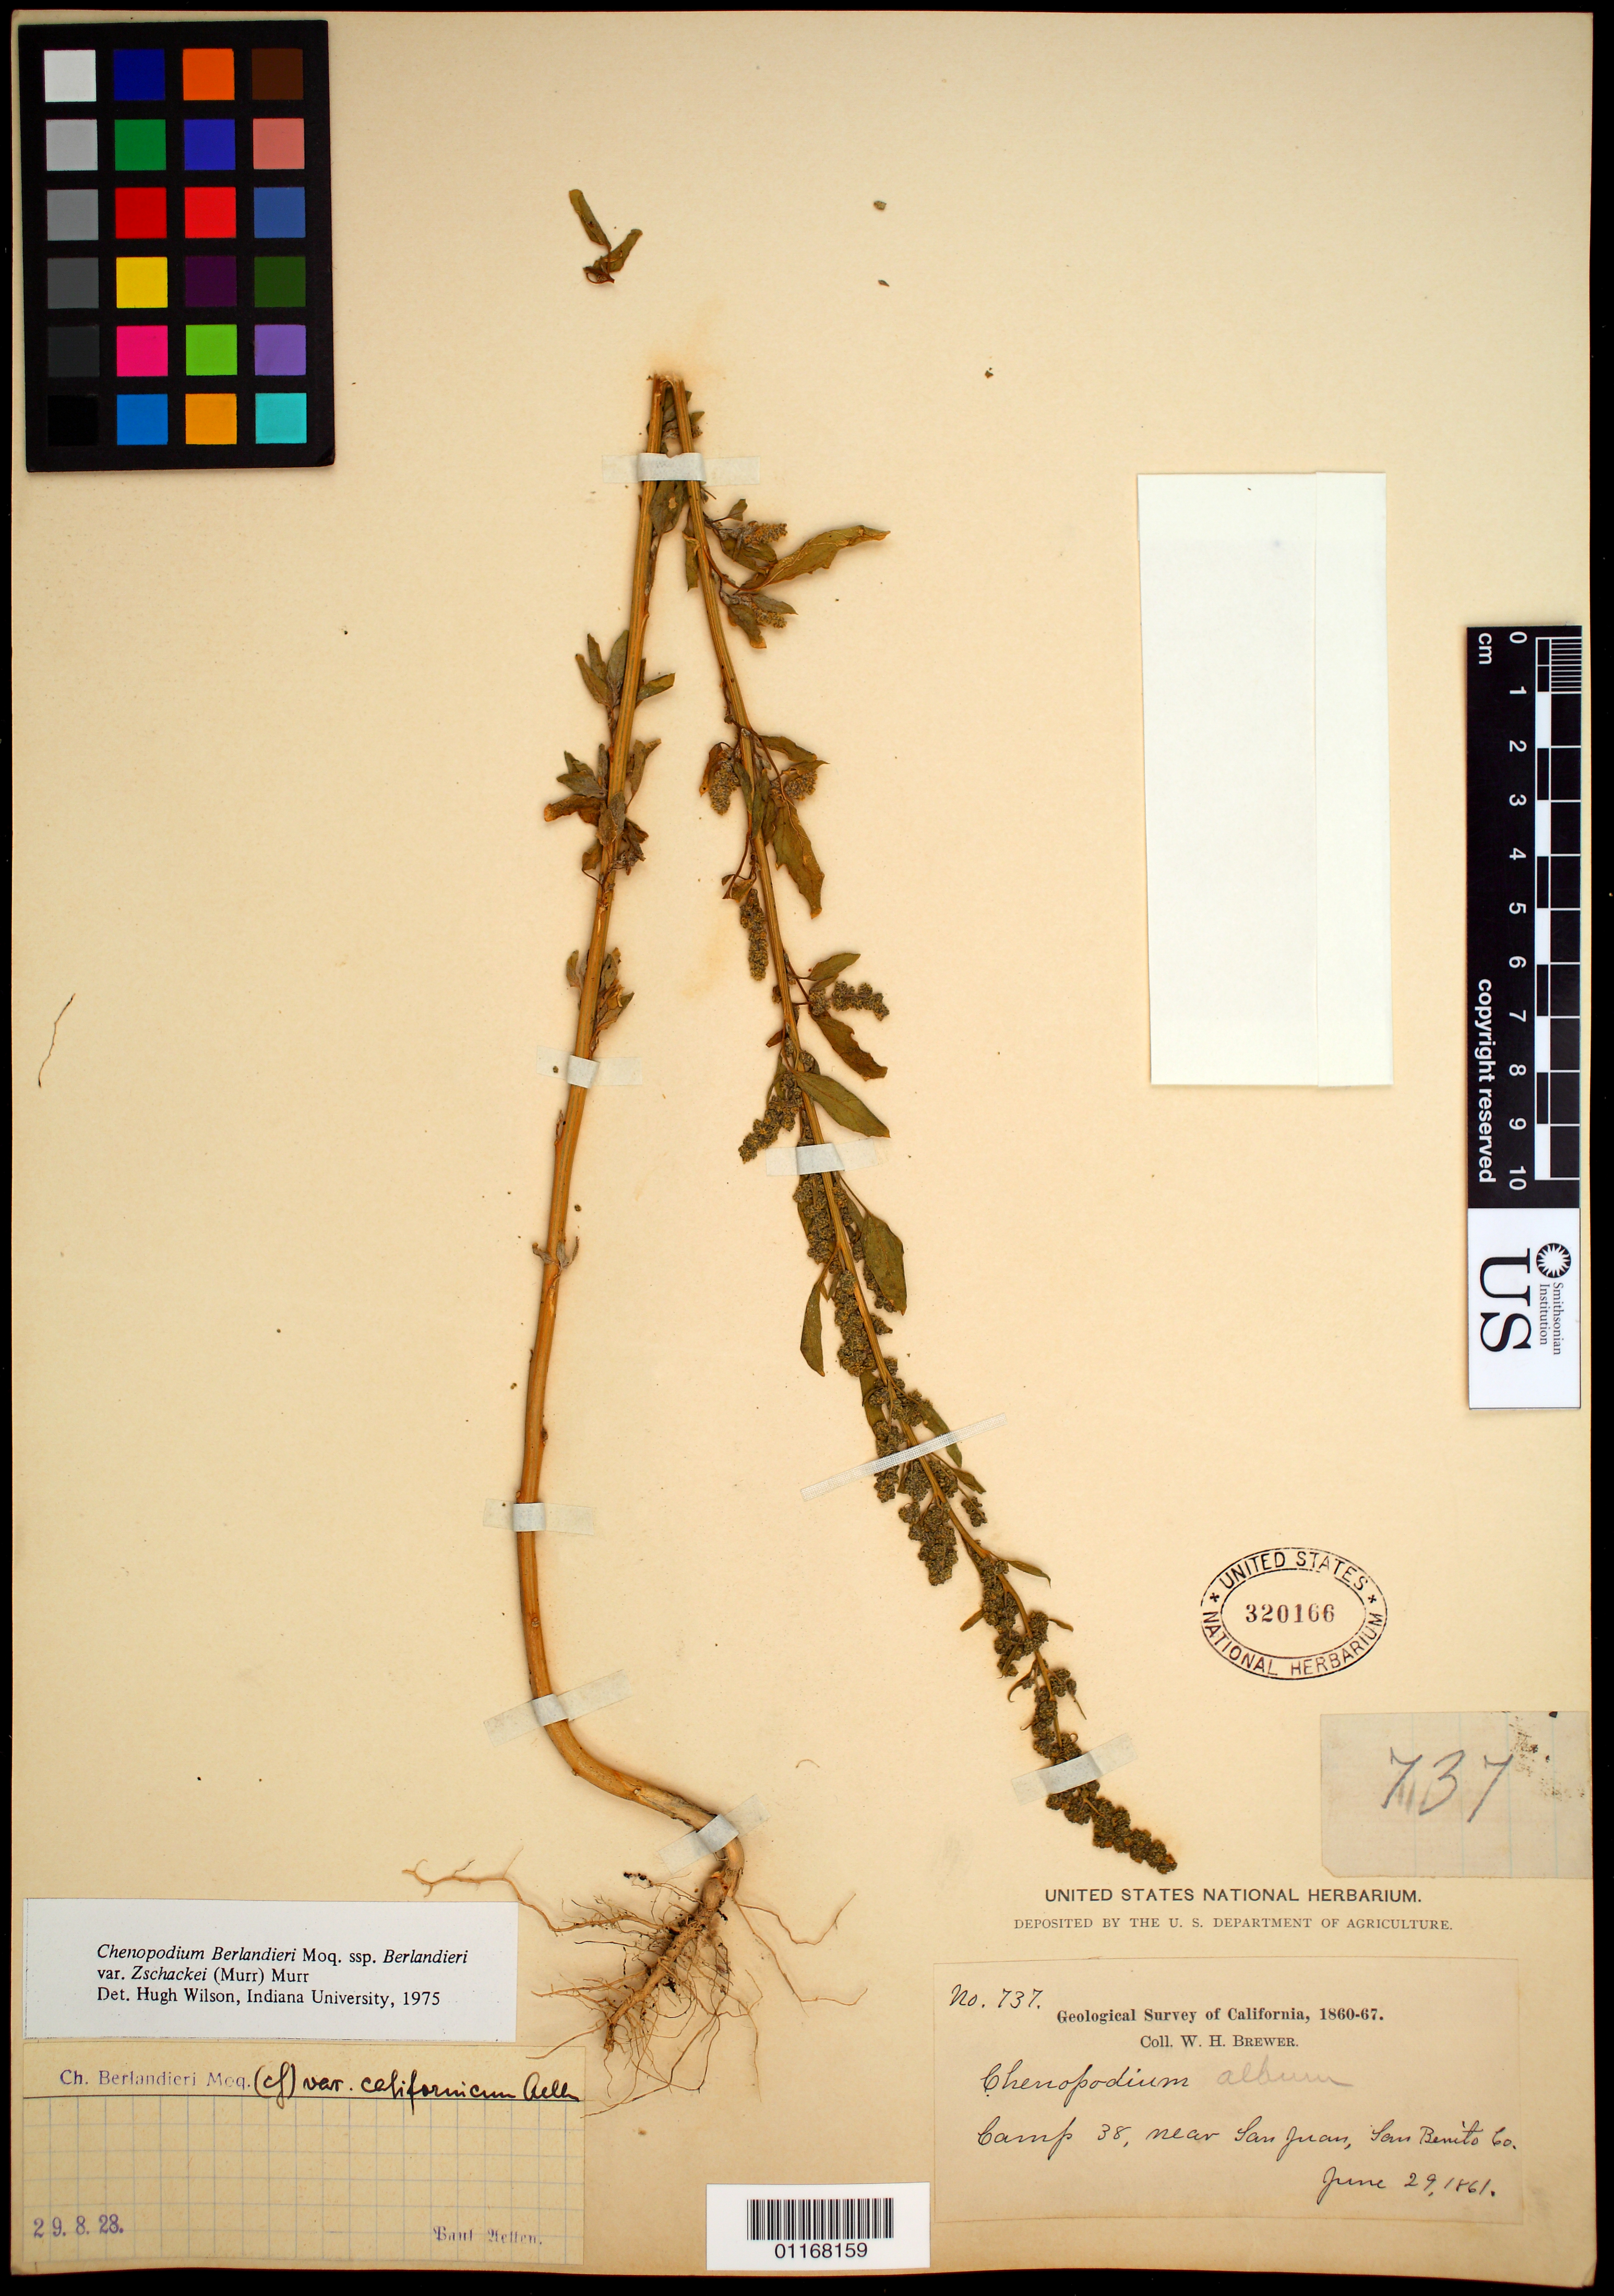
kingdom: Plantae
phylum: Tracheophyta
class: Magnoliopsida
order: Caryophyllales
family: Amaranthaceae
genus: Chenopodium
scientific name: Chenopodium berlandieri var. zschackei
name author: (Murr.) Murr.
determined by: Wilson, H.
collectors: W. H. Brewer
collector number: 737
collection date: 1861-06-29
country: United States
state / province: California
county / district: San Benito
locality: Camp 38, near San Juan.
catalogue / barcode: US 320166